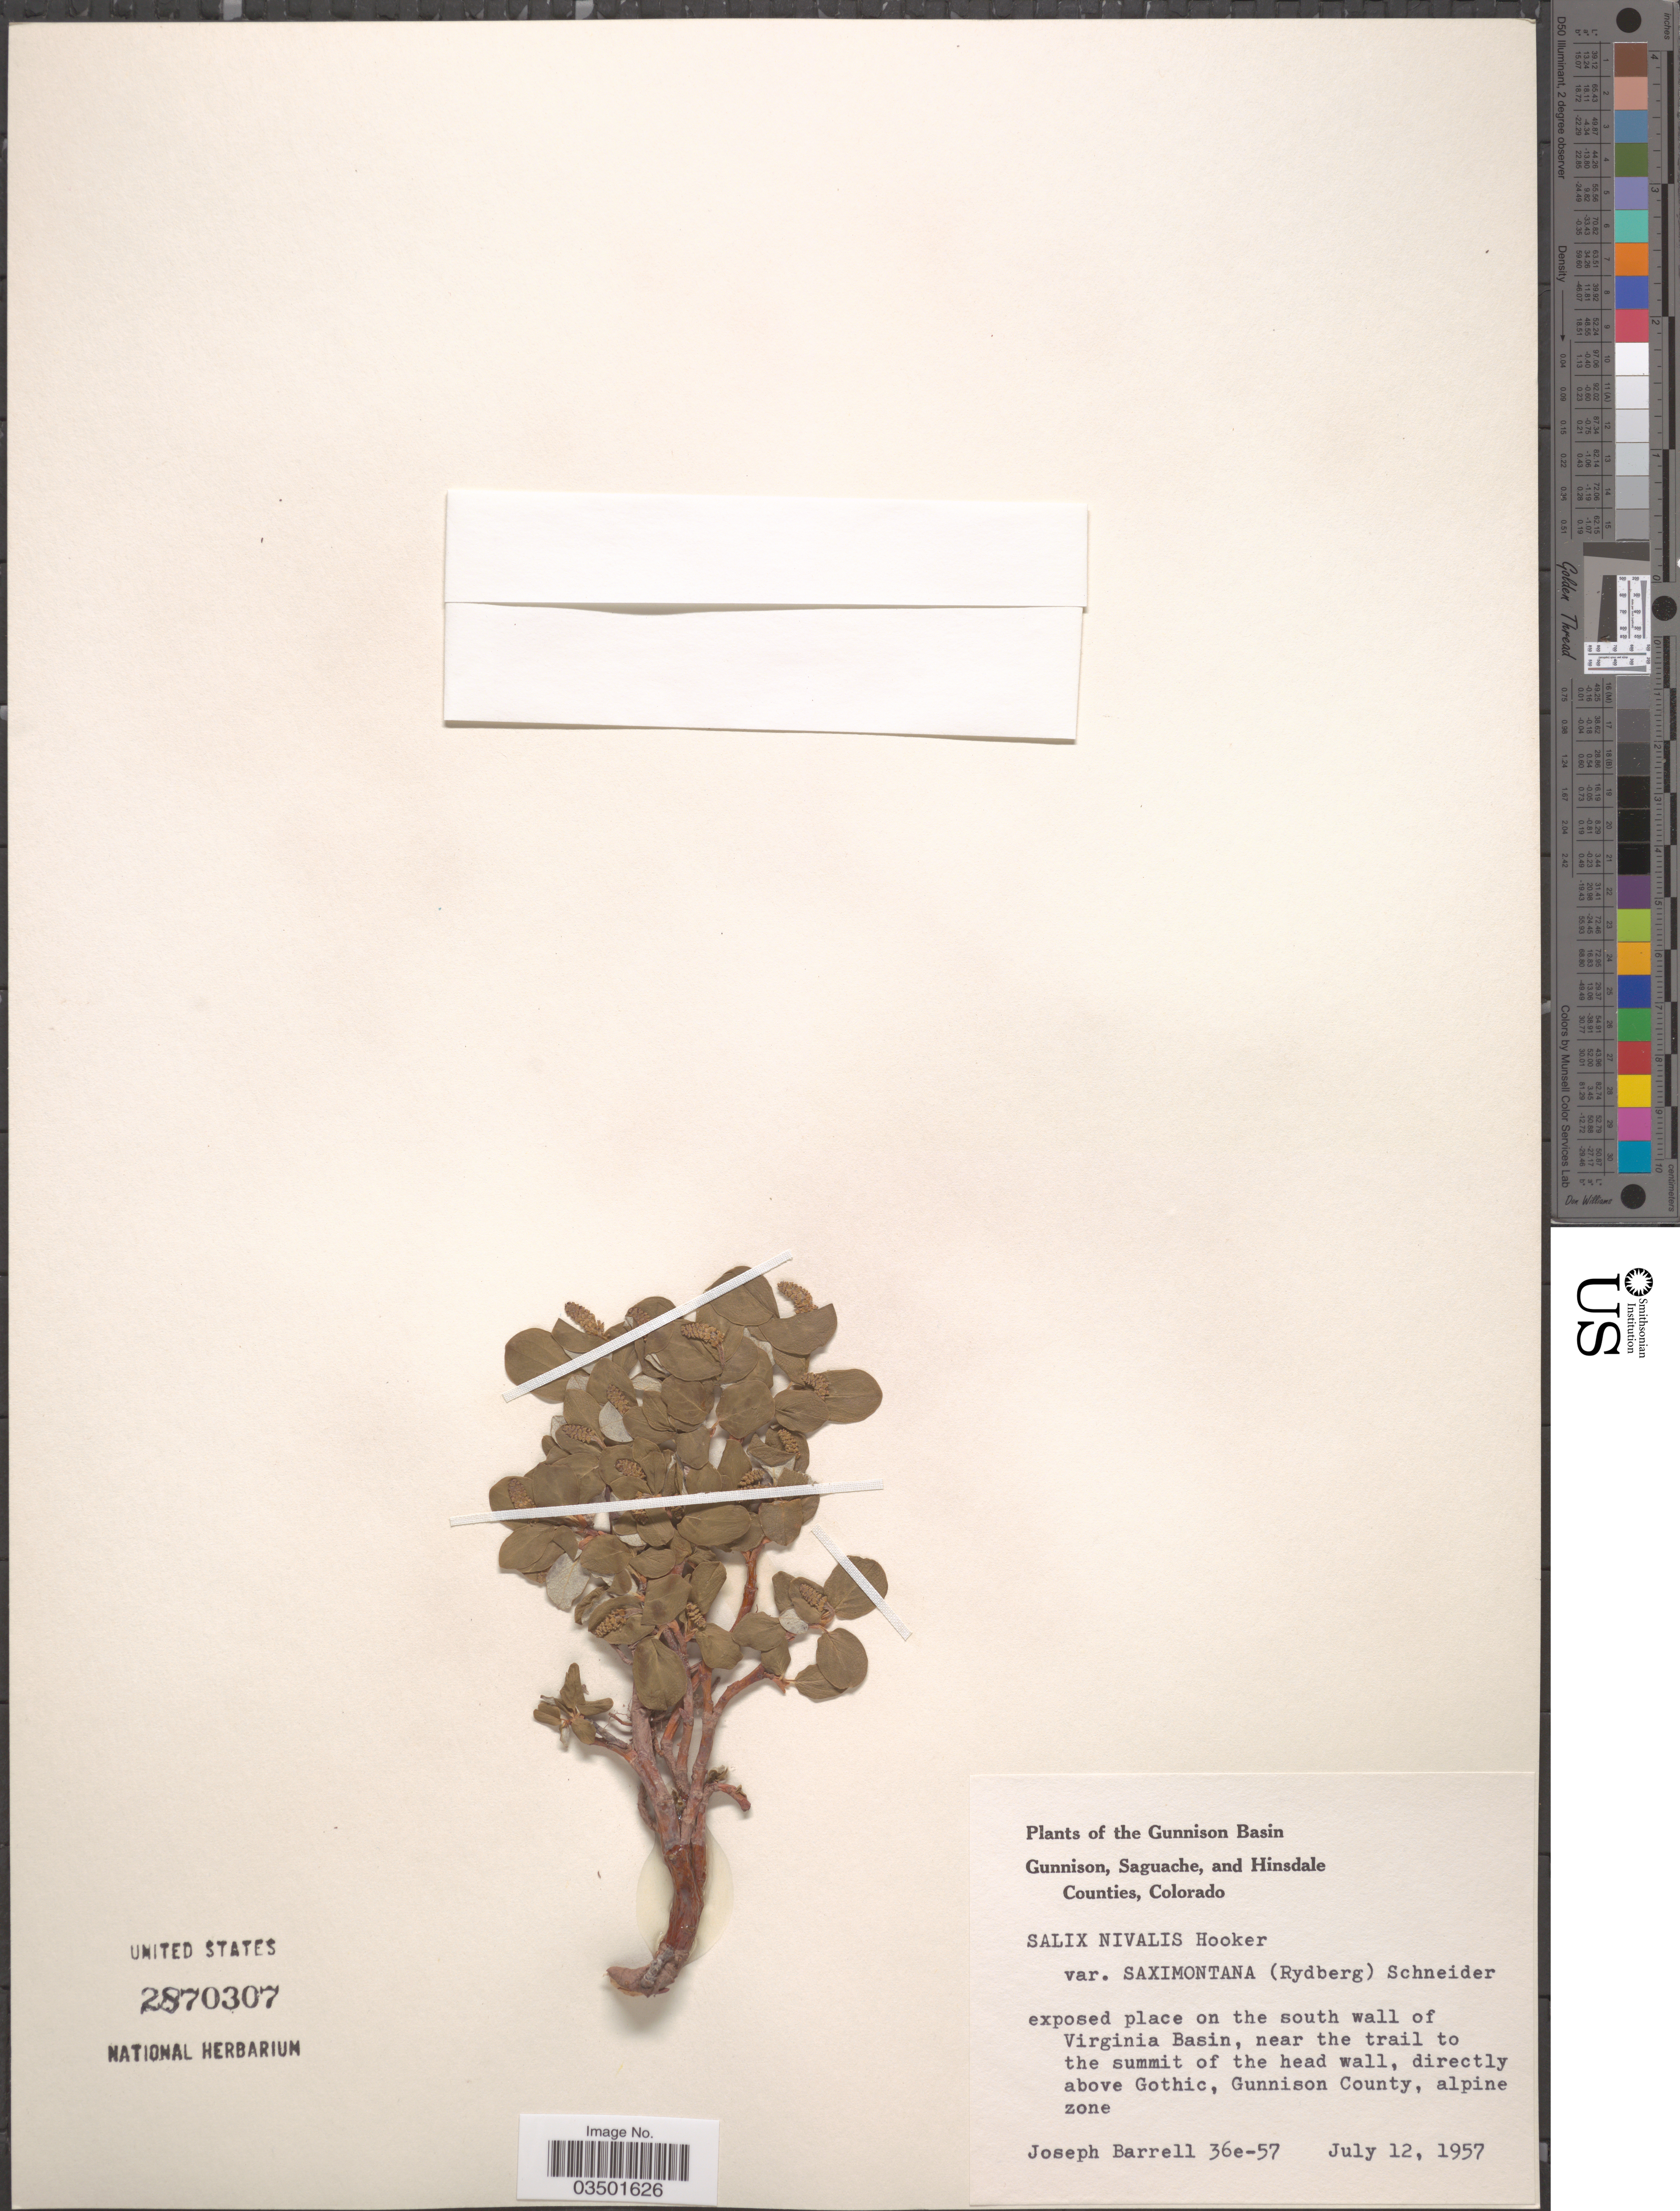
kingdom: Plantae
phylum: Tracheophyta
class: Magnoliopsida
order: Malpighiales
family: Salicaceae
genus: Salix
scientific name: Salix nivalis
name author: Hook.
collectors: J. Barrell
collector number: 36e-57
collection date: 1957-07-12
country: United States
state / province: Colorado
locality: The Gunnison Basin. On the south wall of Virginia Basin, near the trail to the summit of the head wall, directly above Gothic, Gunnison County.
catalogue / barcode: US 2870307